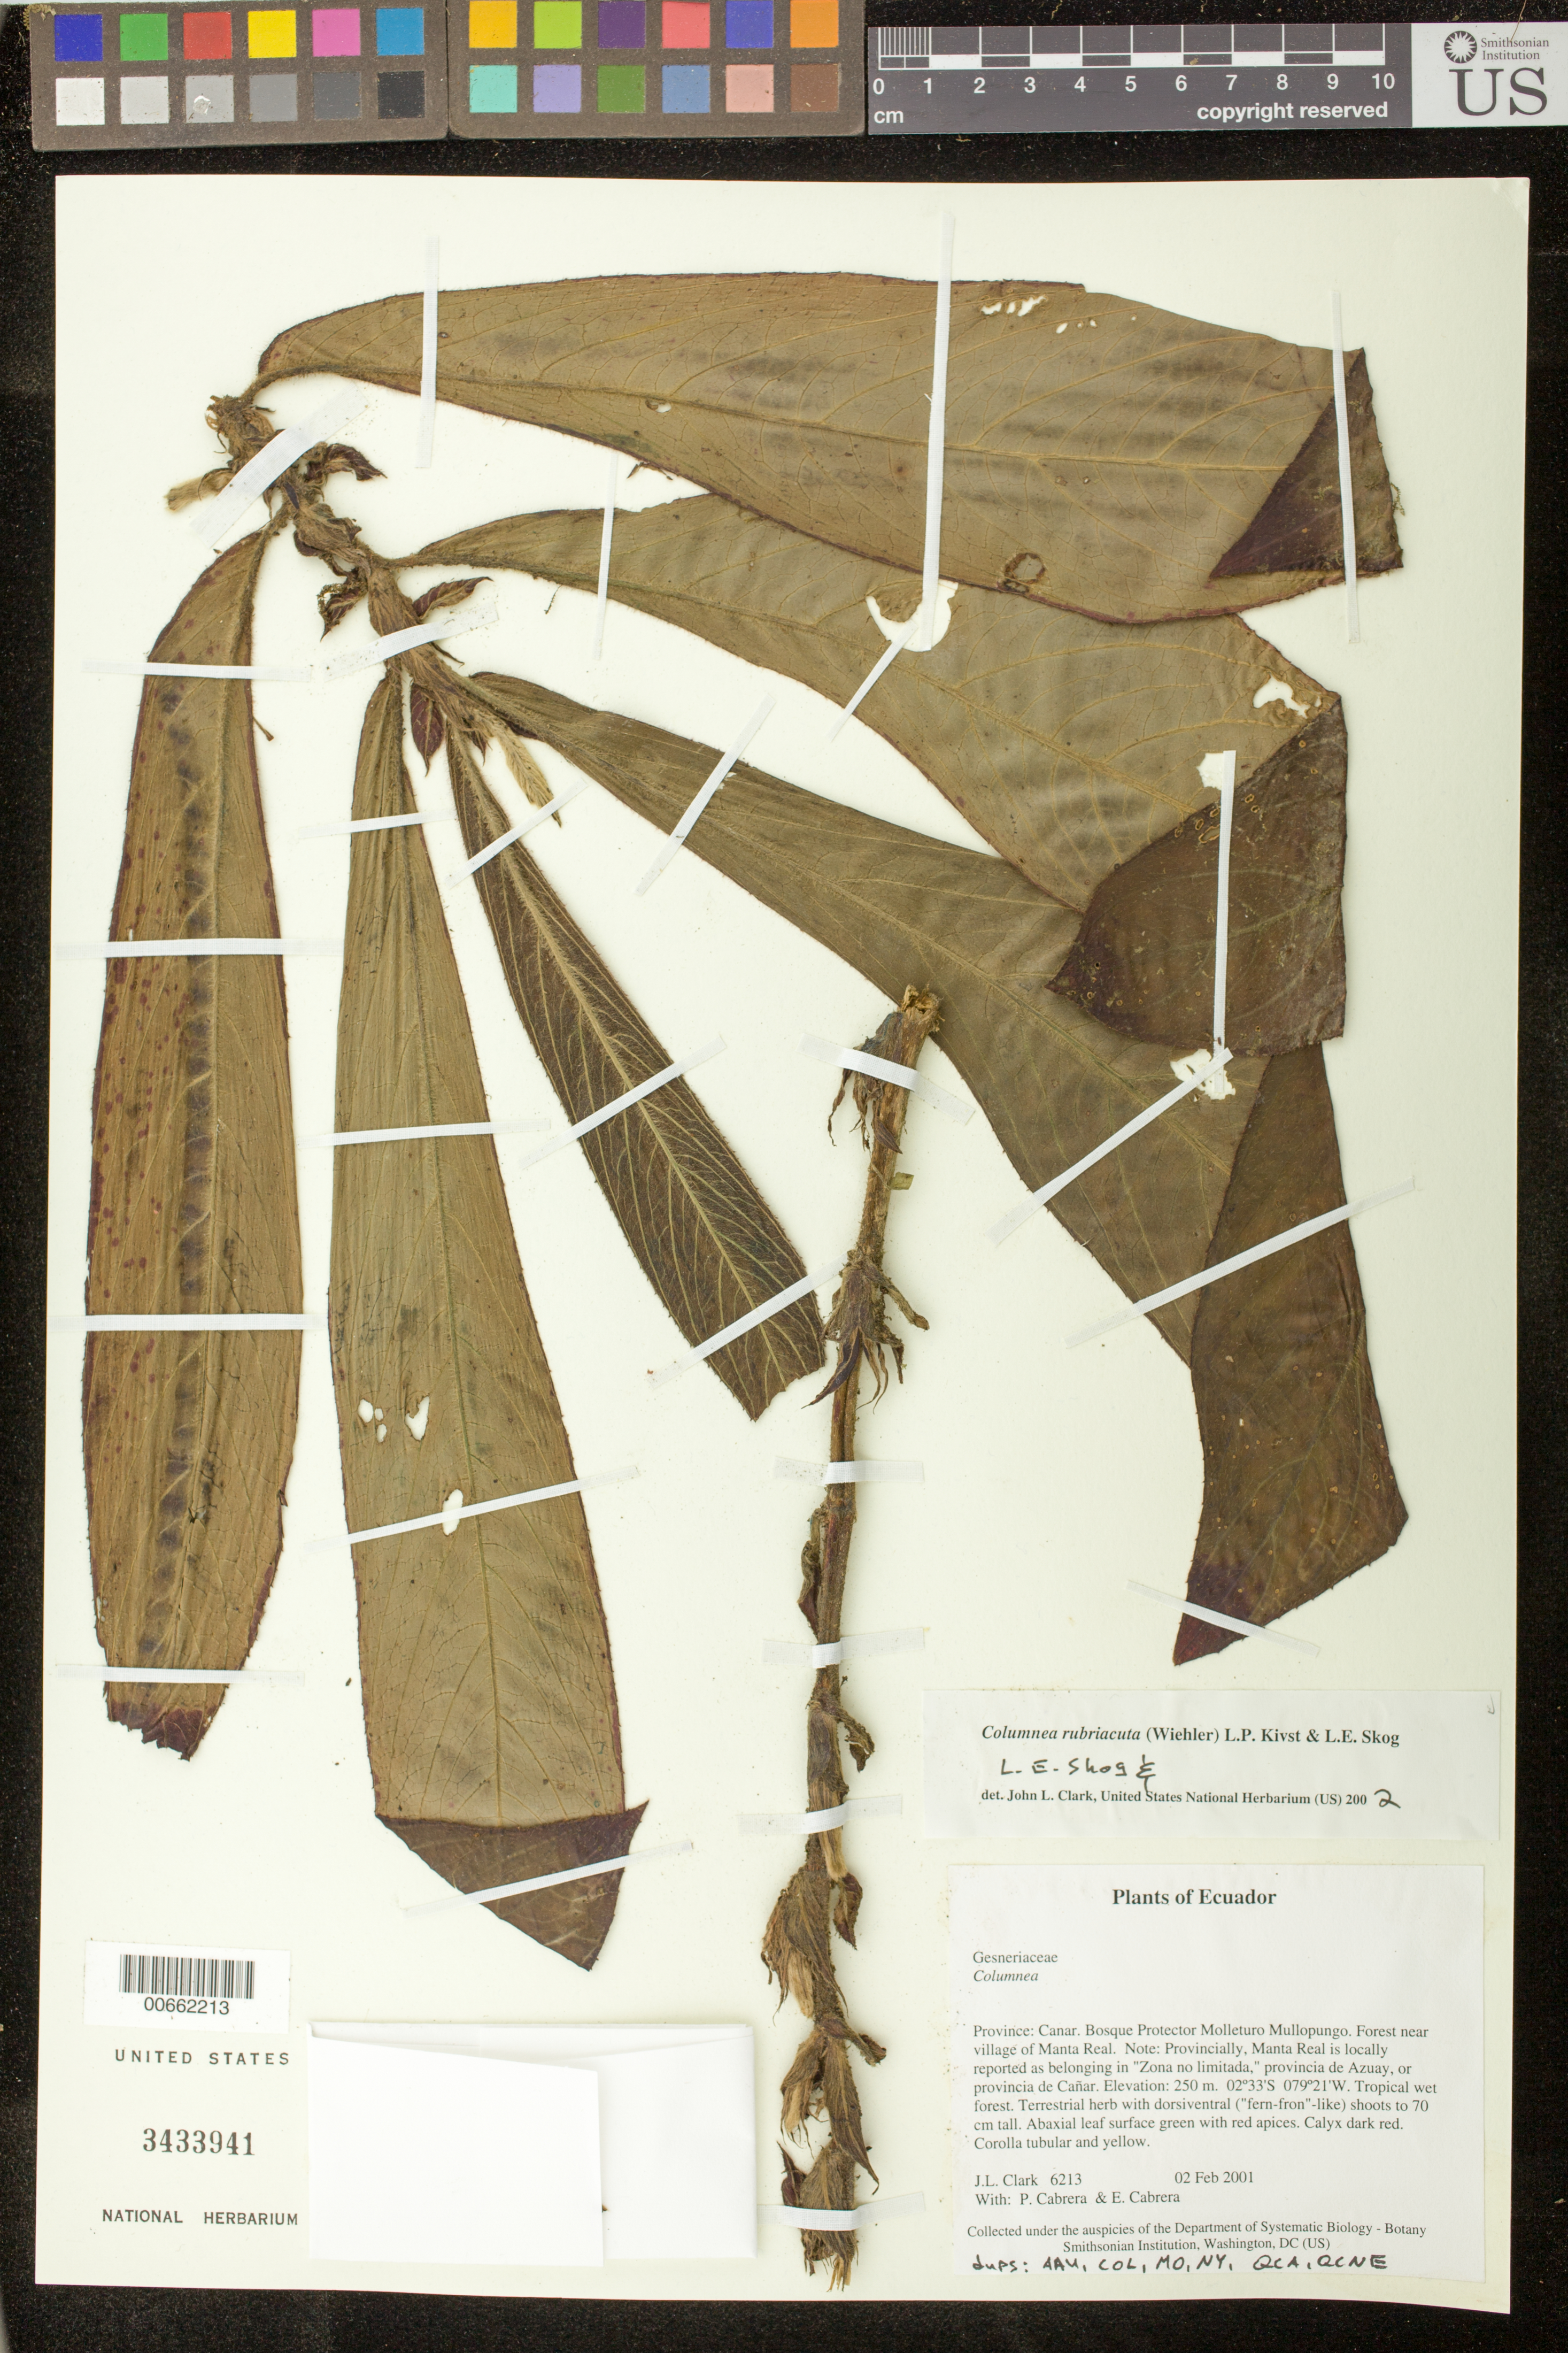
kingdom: Plantae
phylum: Tracheophyta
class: Magnoliopsida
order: Lamiales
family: Gesneriaceae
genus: Columnea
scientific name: Columnea rubriacuta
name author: (Wiehler) L.P. Kvist & L.E. Skog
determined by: Clark, J. L.; Skog, Laurence E.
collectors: J. L. Clark, P. Cabrera & E. Cabrera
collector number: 6213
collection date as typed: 02 Feb 2001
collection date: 2001-02-02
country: Ecuador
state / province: Cañar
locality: Bosque Protector Molleturo Mullopungo. Forest near village of Manta Real. Note: Provincially, Manta Real is locally reported as belonging in "Zona no limitada," provincia de Azuay, or provincia de Cañar.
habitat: Tropical wet forest.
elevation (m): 250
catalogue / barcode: US 3433941